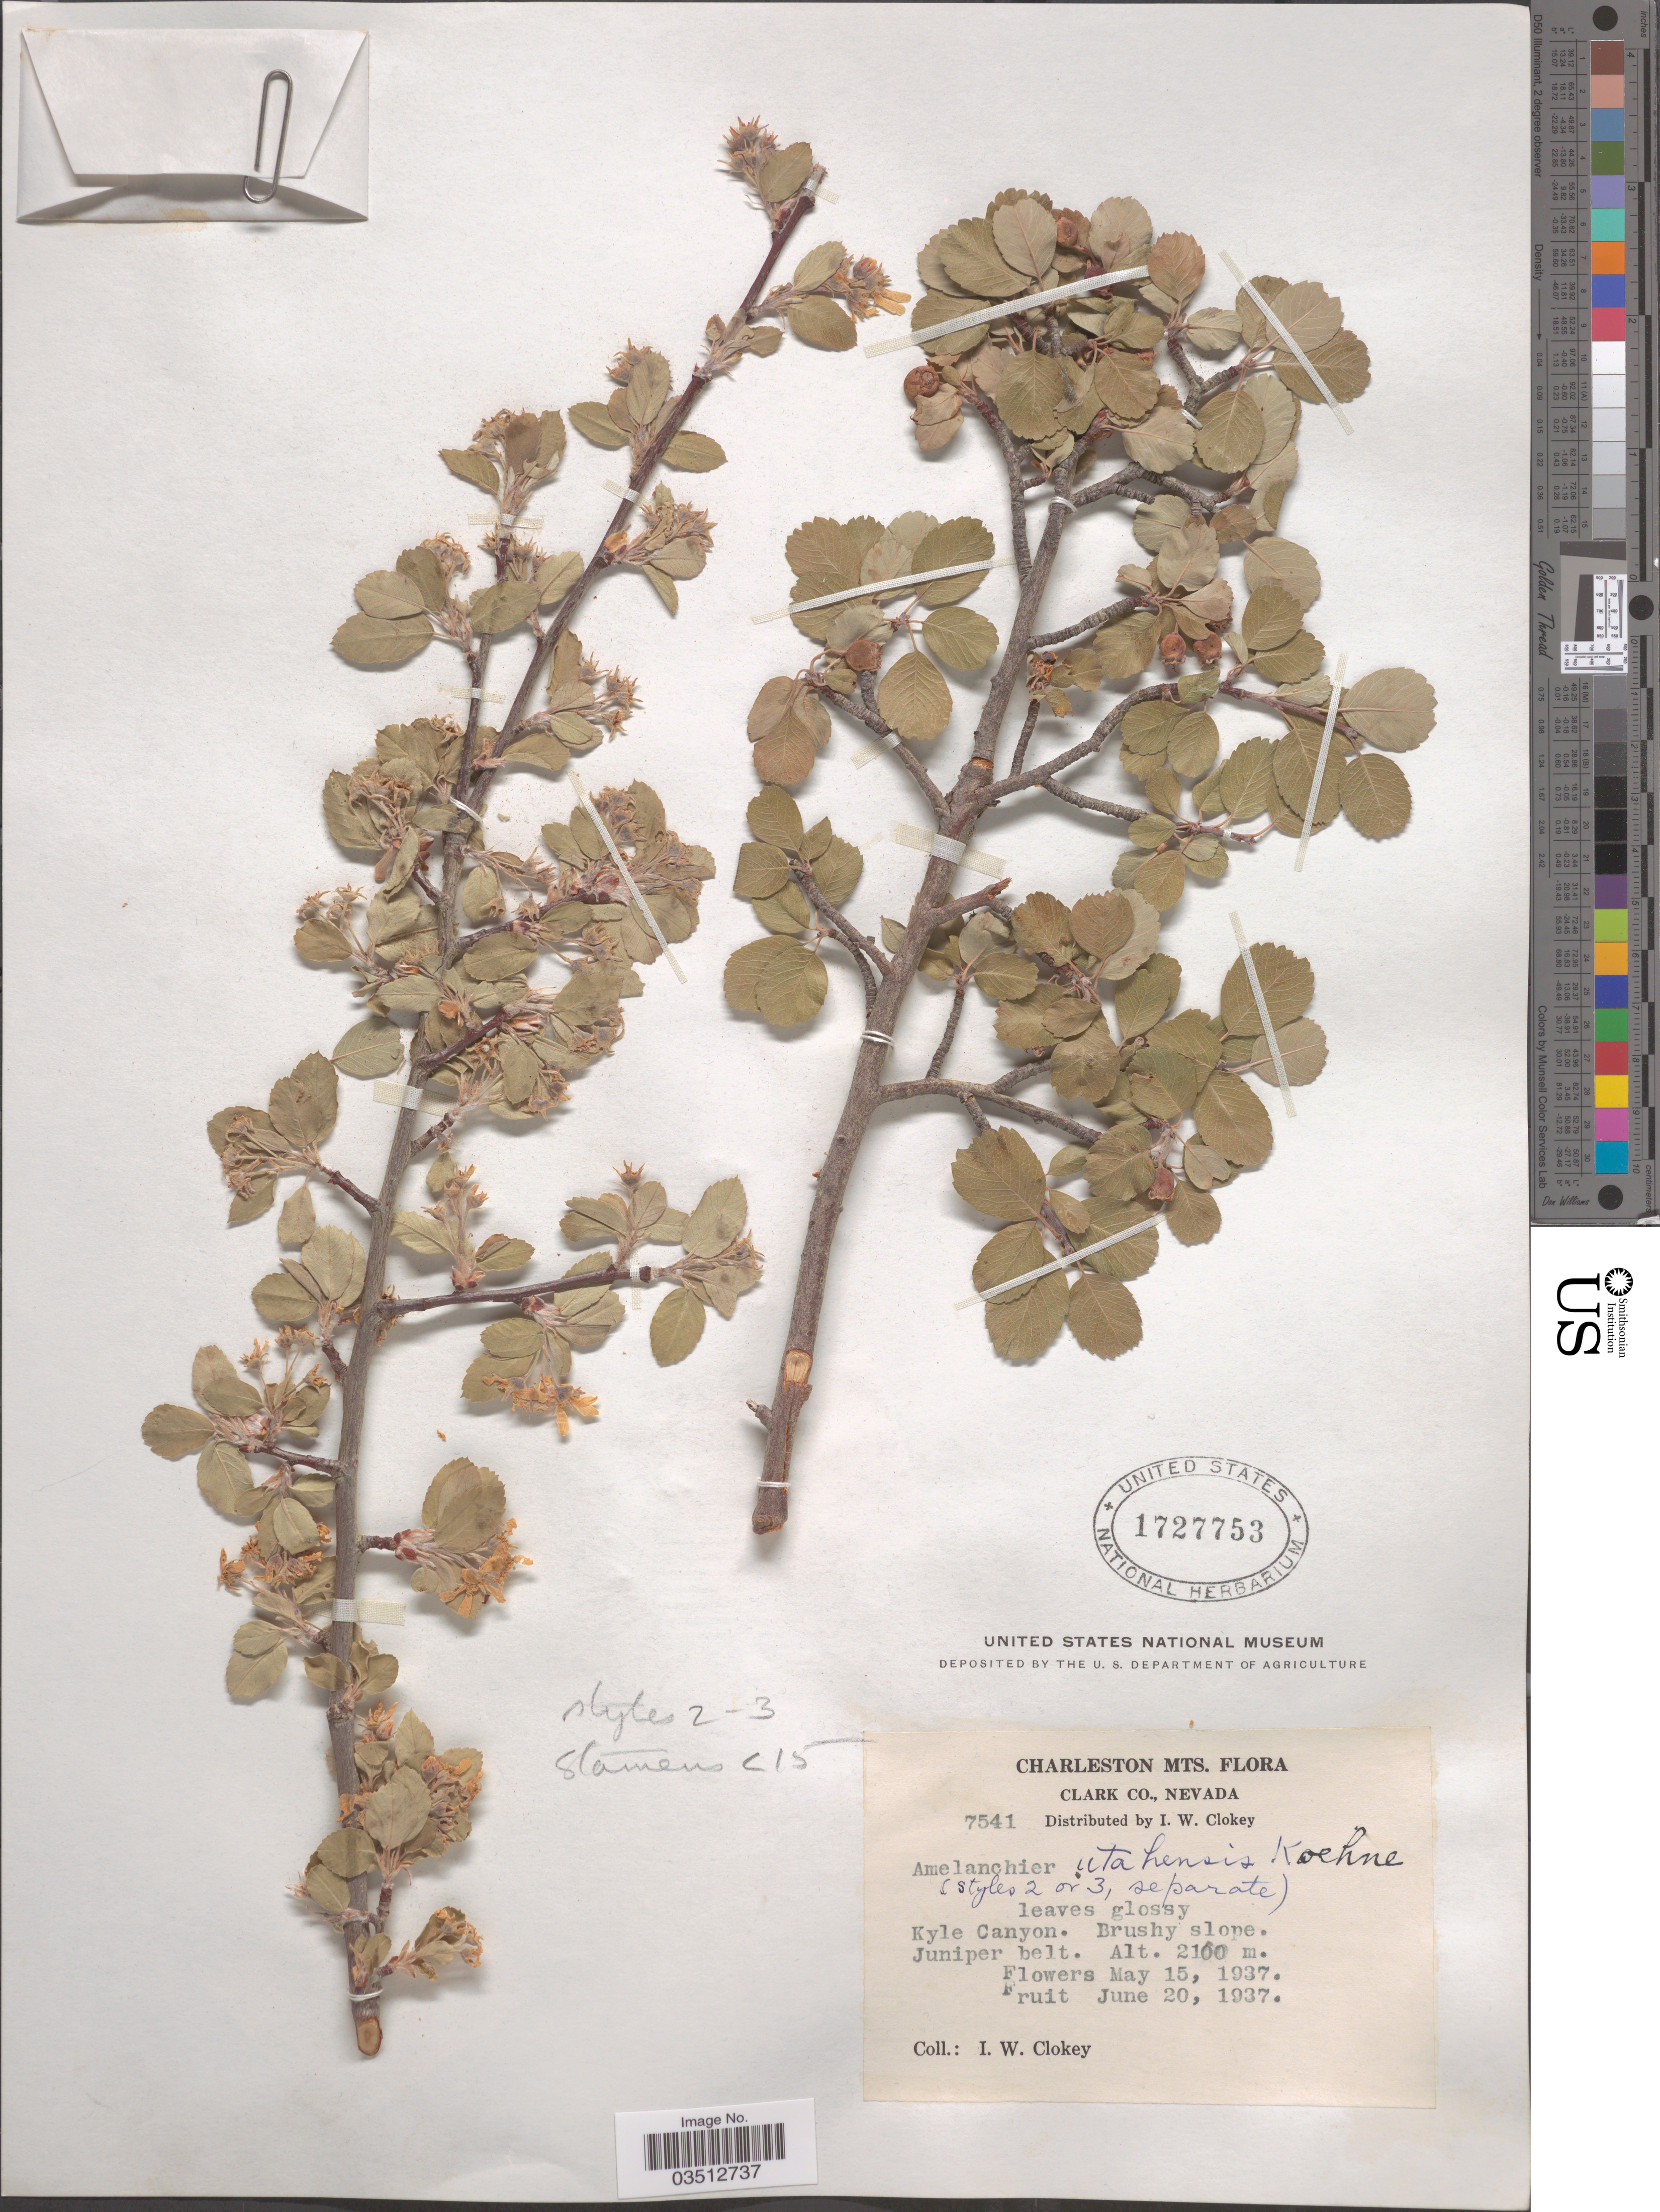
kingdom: Plantae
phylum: Tracheophyta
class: Magnoliopsida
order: Rosales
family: Rosaceae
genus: Amelanchier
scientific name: Amelanchier utahensis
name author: Koehne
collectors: I. W. Clokey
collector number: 7541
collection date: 1937-05-15/1937-06-20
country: United States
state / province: Nevada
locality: Charleston Mts. Clark Co. Kyle Canyon.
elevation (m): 2100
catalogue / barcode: US 1727753